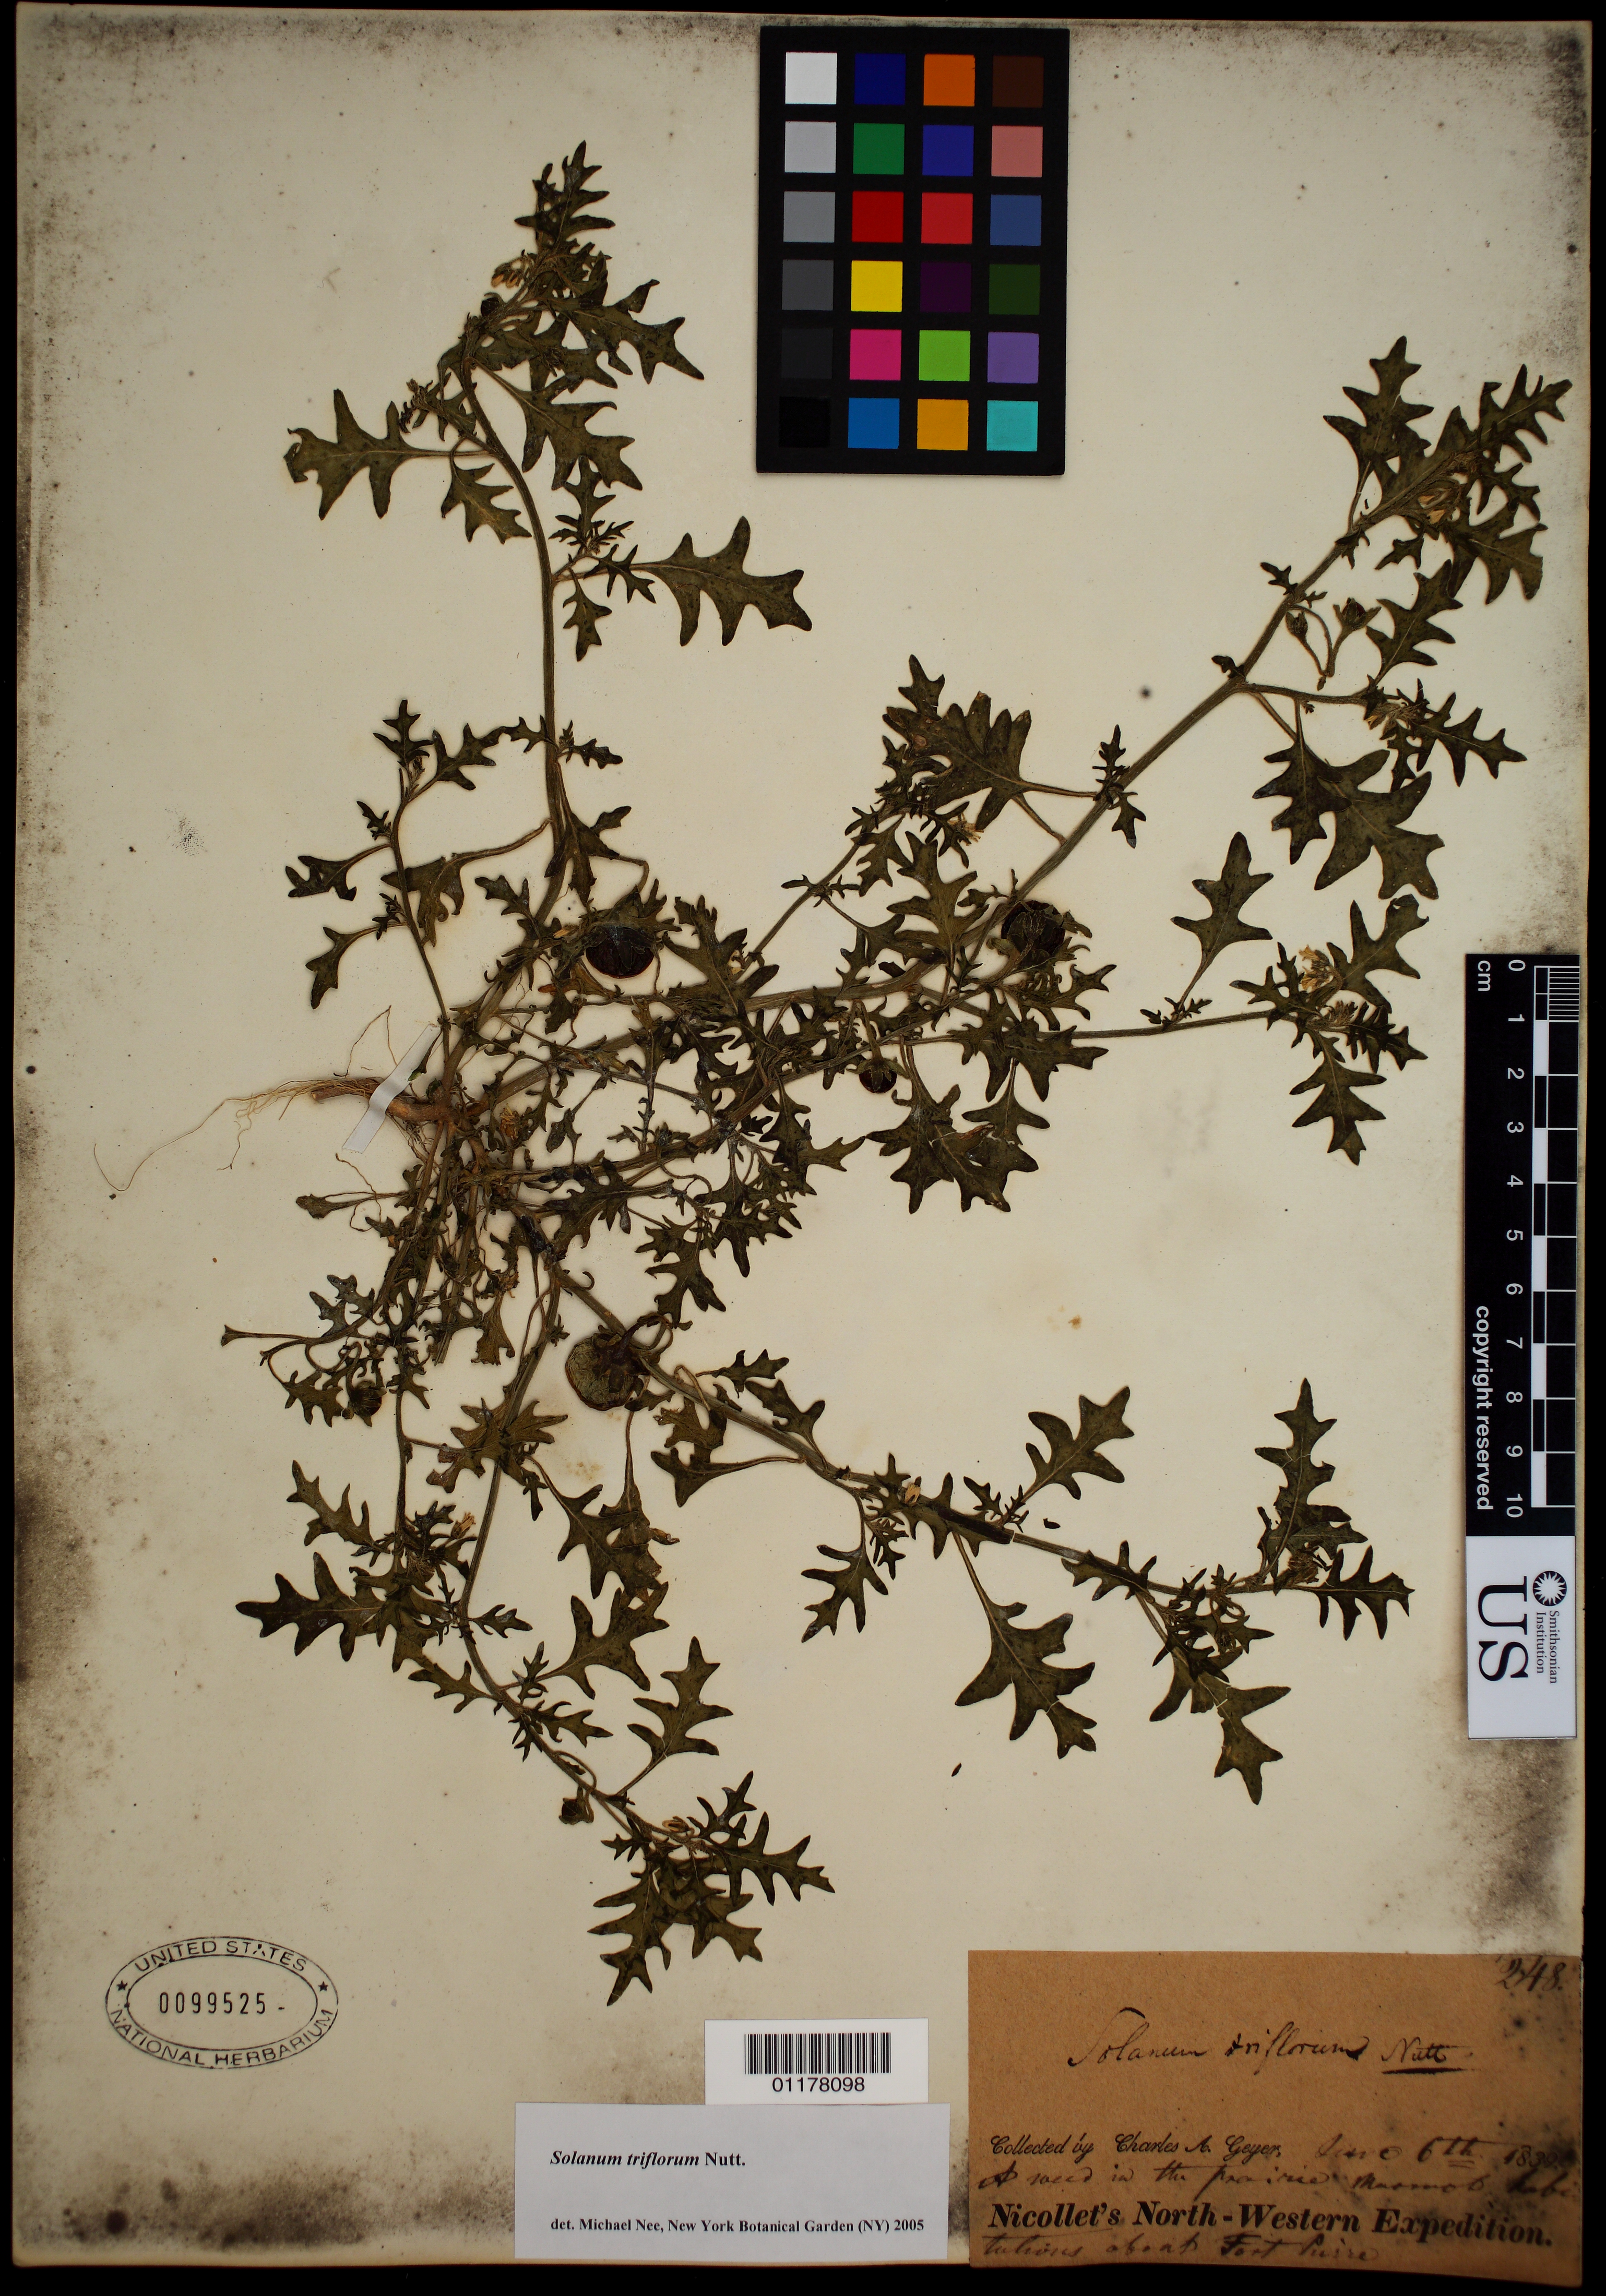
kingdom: Plantae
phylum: Tracheophyta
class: Magnoliopsida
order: Solanales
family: Solanaceae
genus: Solanum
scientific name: Solanum triflorum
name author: Nutt.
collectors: C. A. Geyer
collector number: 248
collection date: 1839-06-06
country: United States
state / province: South Dakota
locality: Fort Pierre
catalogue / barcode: US 99525